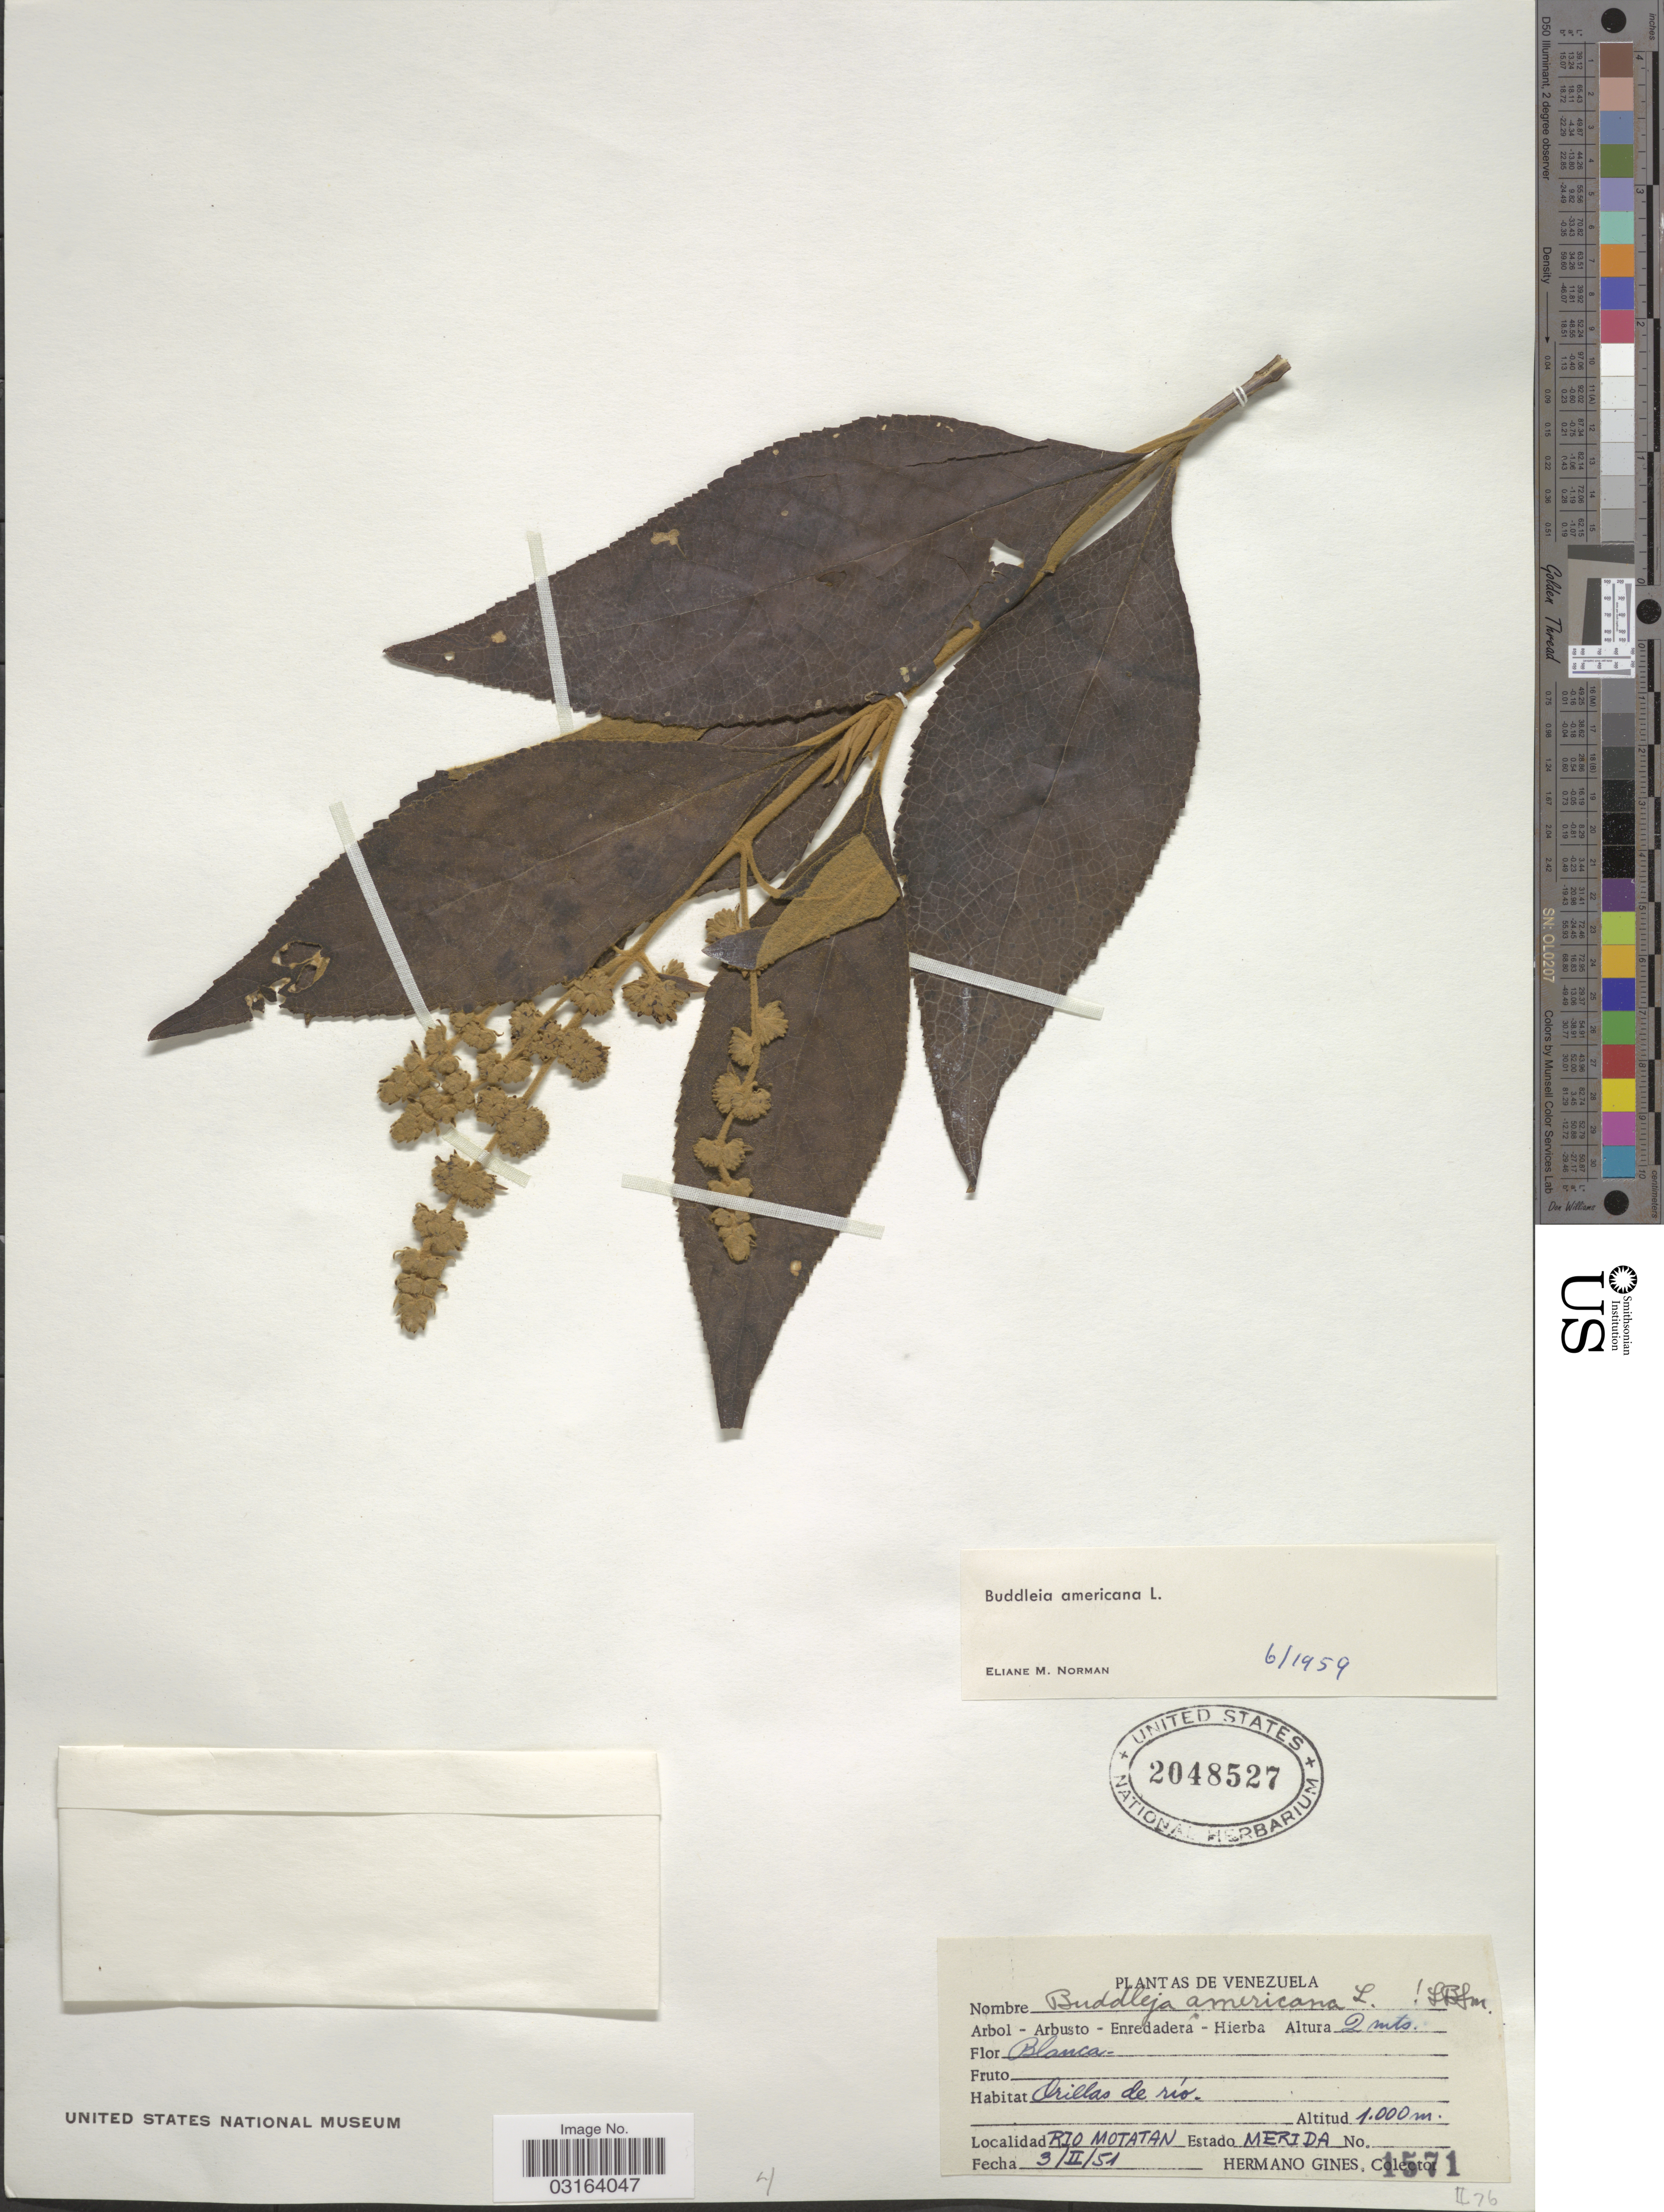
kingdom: Plantae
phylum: Tracheophyta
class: Magnoliopsida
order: Lamiales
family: Scrophulariaceae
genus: Buddleja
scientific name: Buddleja americana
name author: L.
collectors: Bro. Gines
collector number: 1571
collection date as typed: Transcribed d/m/y: 3/2/51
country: Venezuela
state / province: Mérida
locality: Orillas de río. Rio Motatan.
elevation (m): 1000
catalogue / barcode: US 2048527